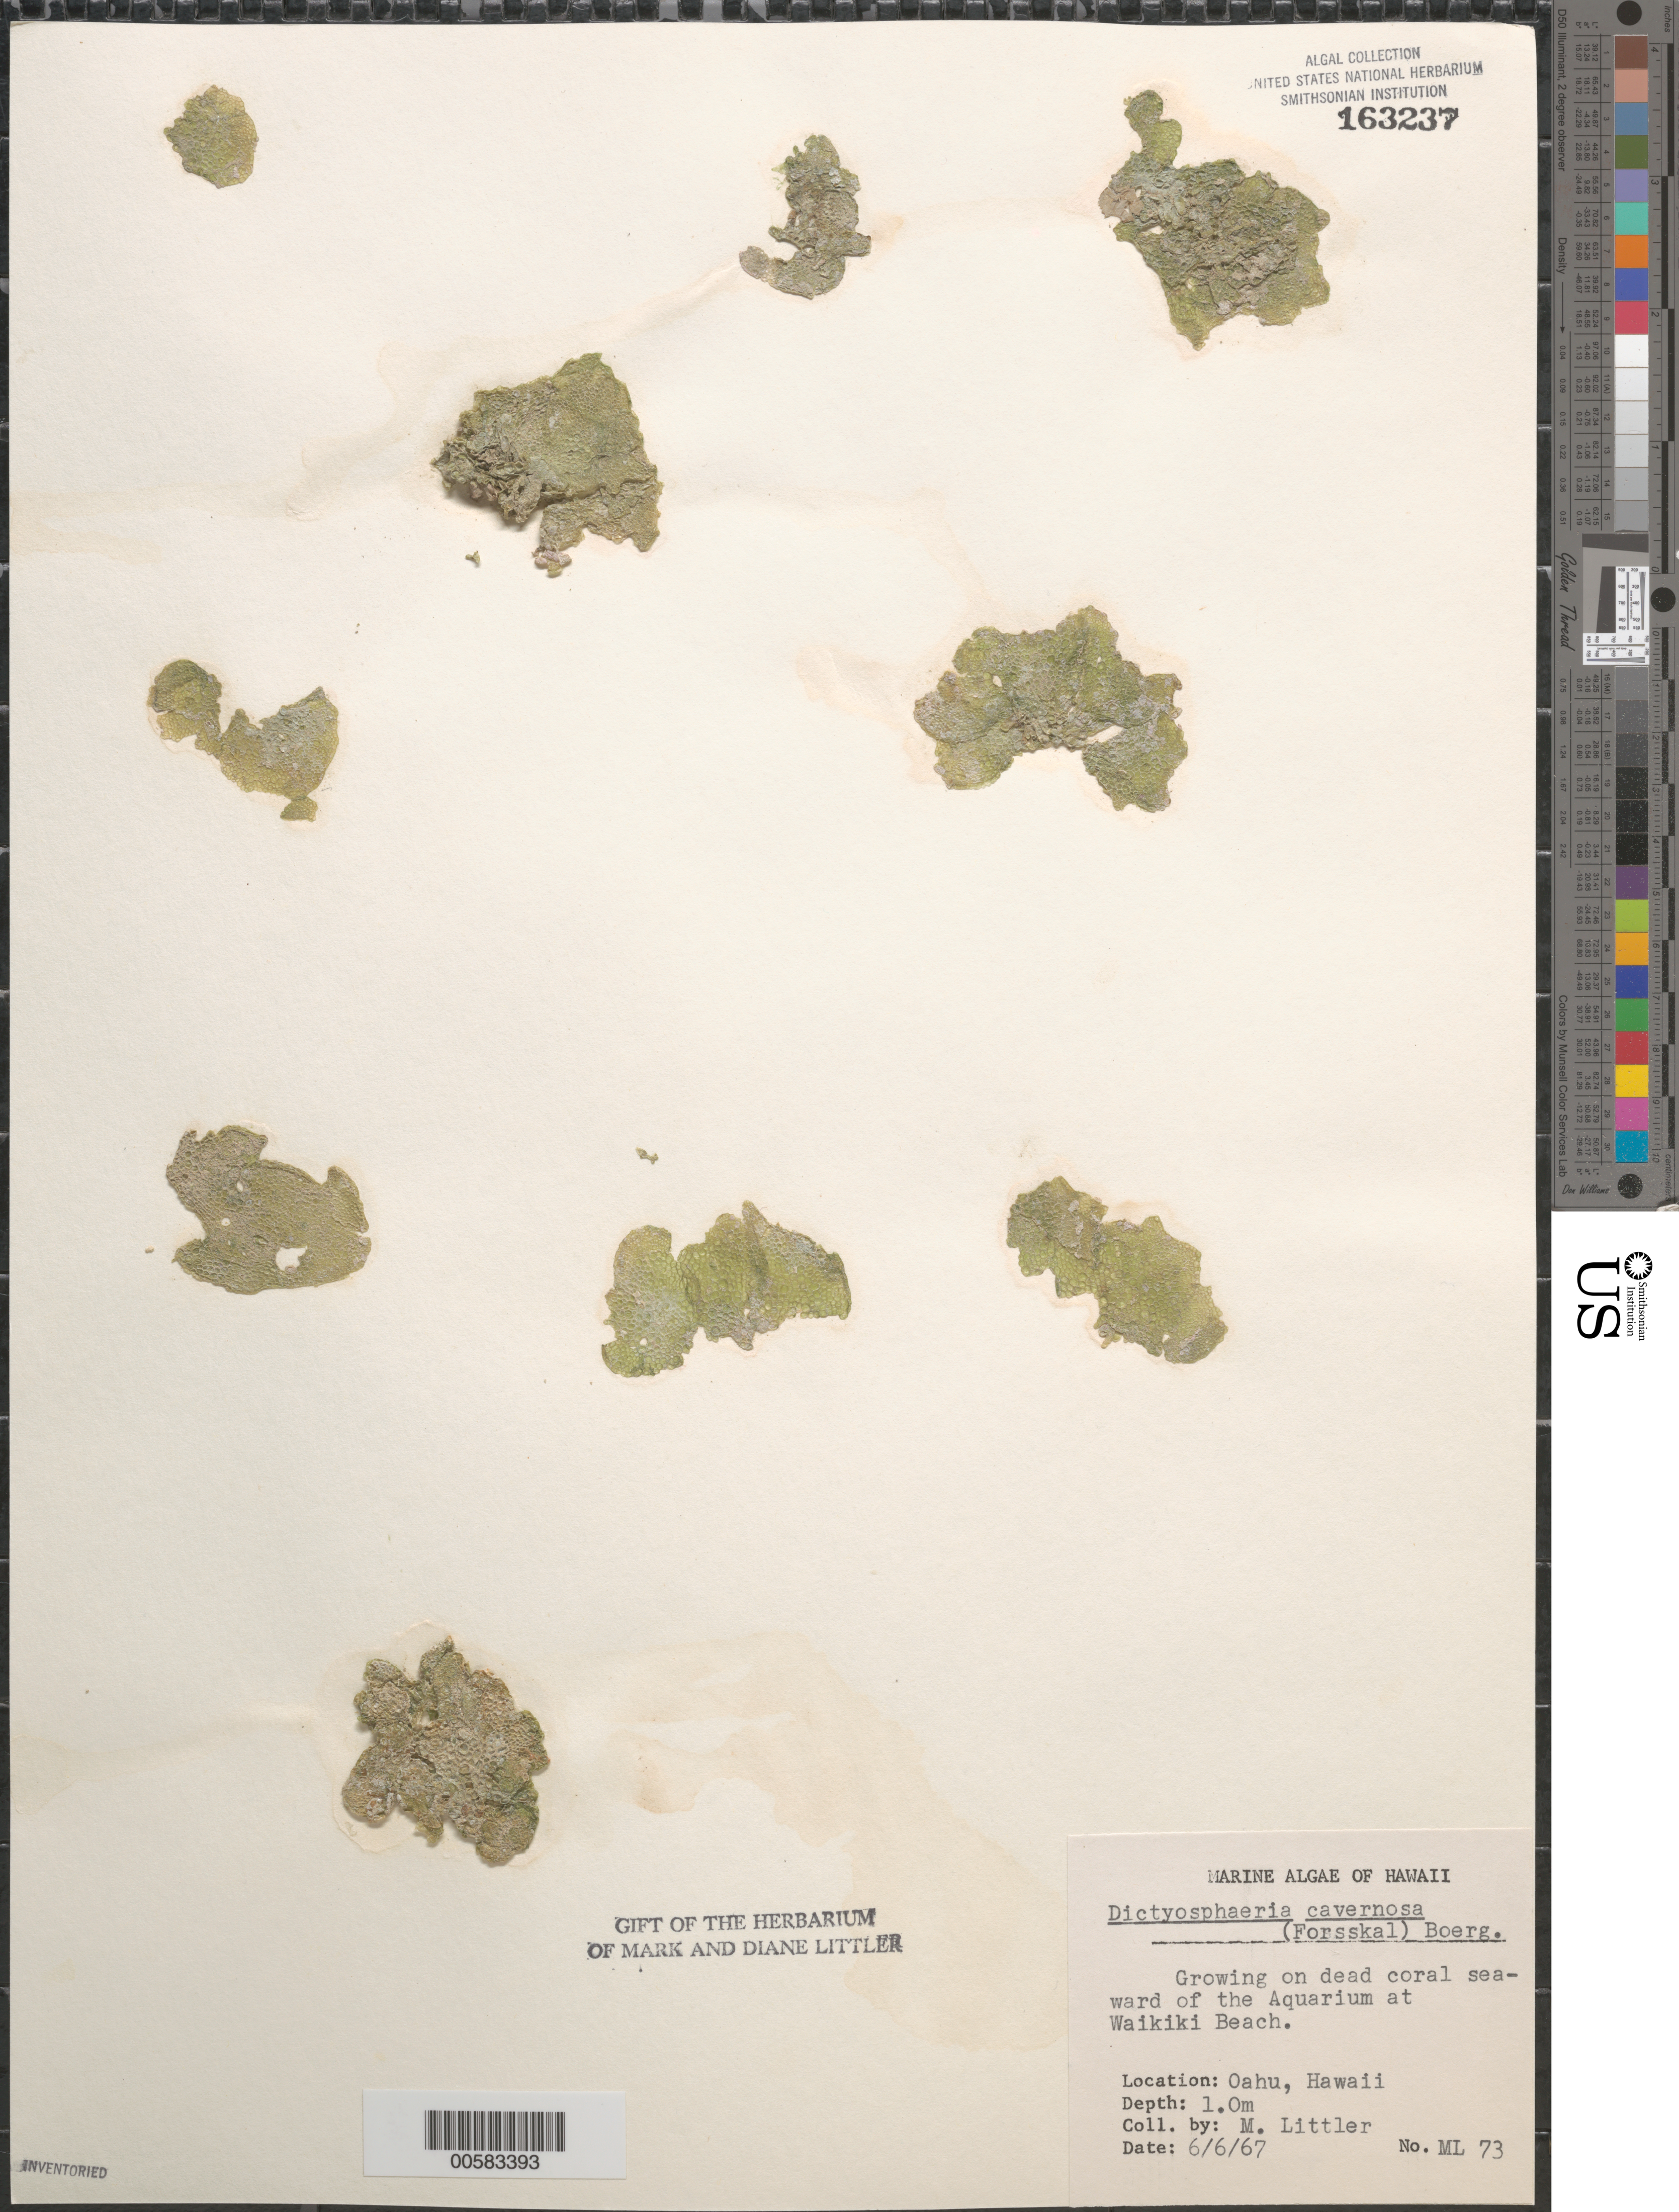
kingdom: Plantae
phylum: Chlorophyta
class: Ulvophyceae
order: Siphonocladales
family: Siphonocladaceae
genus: Dictyosphaeria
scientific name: Dictyosphaeria cavernosa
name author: (Forssk.) Børgesen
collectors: M. M. Littler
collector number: ML 73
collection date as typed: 06 Jun 1967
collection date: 1967-06-06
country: United States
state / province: Hawaii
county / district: Honolulu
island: Oahu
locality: Waikiki Beach near Aquarium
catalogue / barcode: US 163237